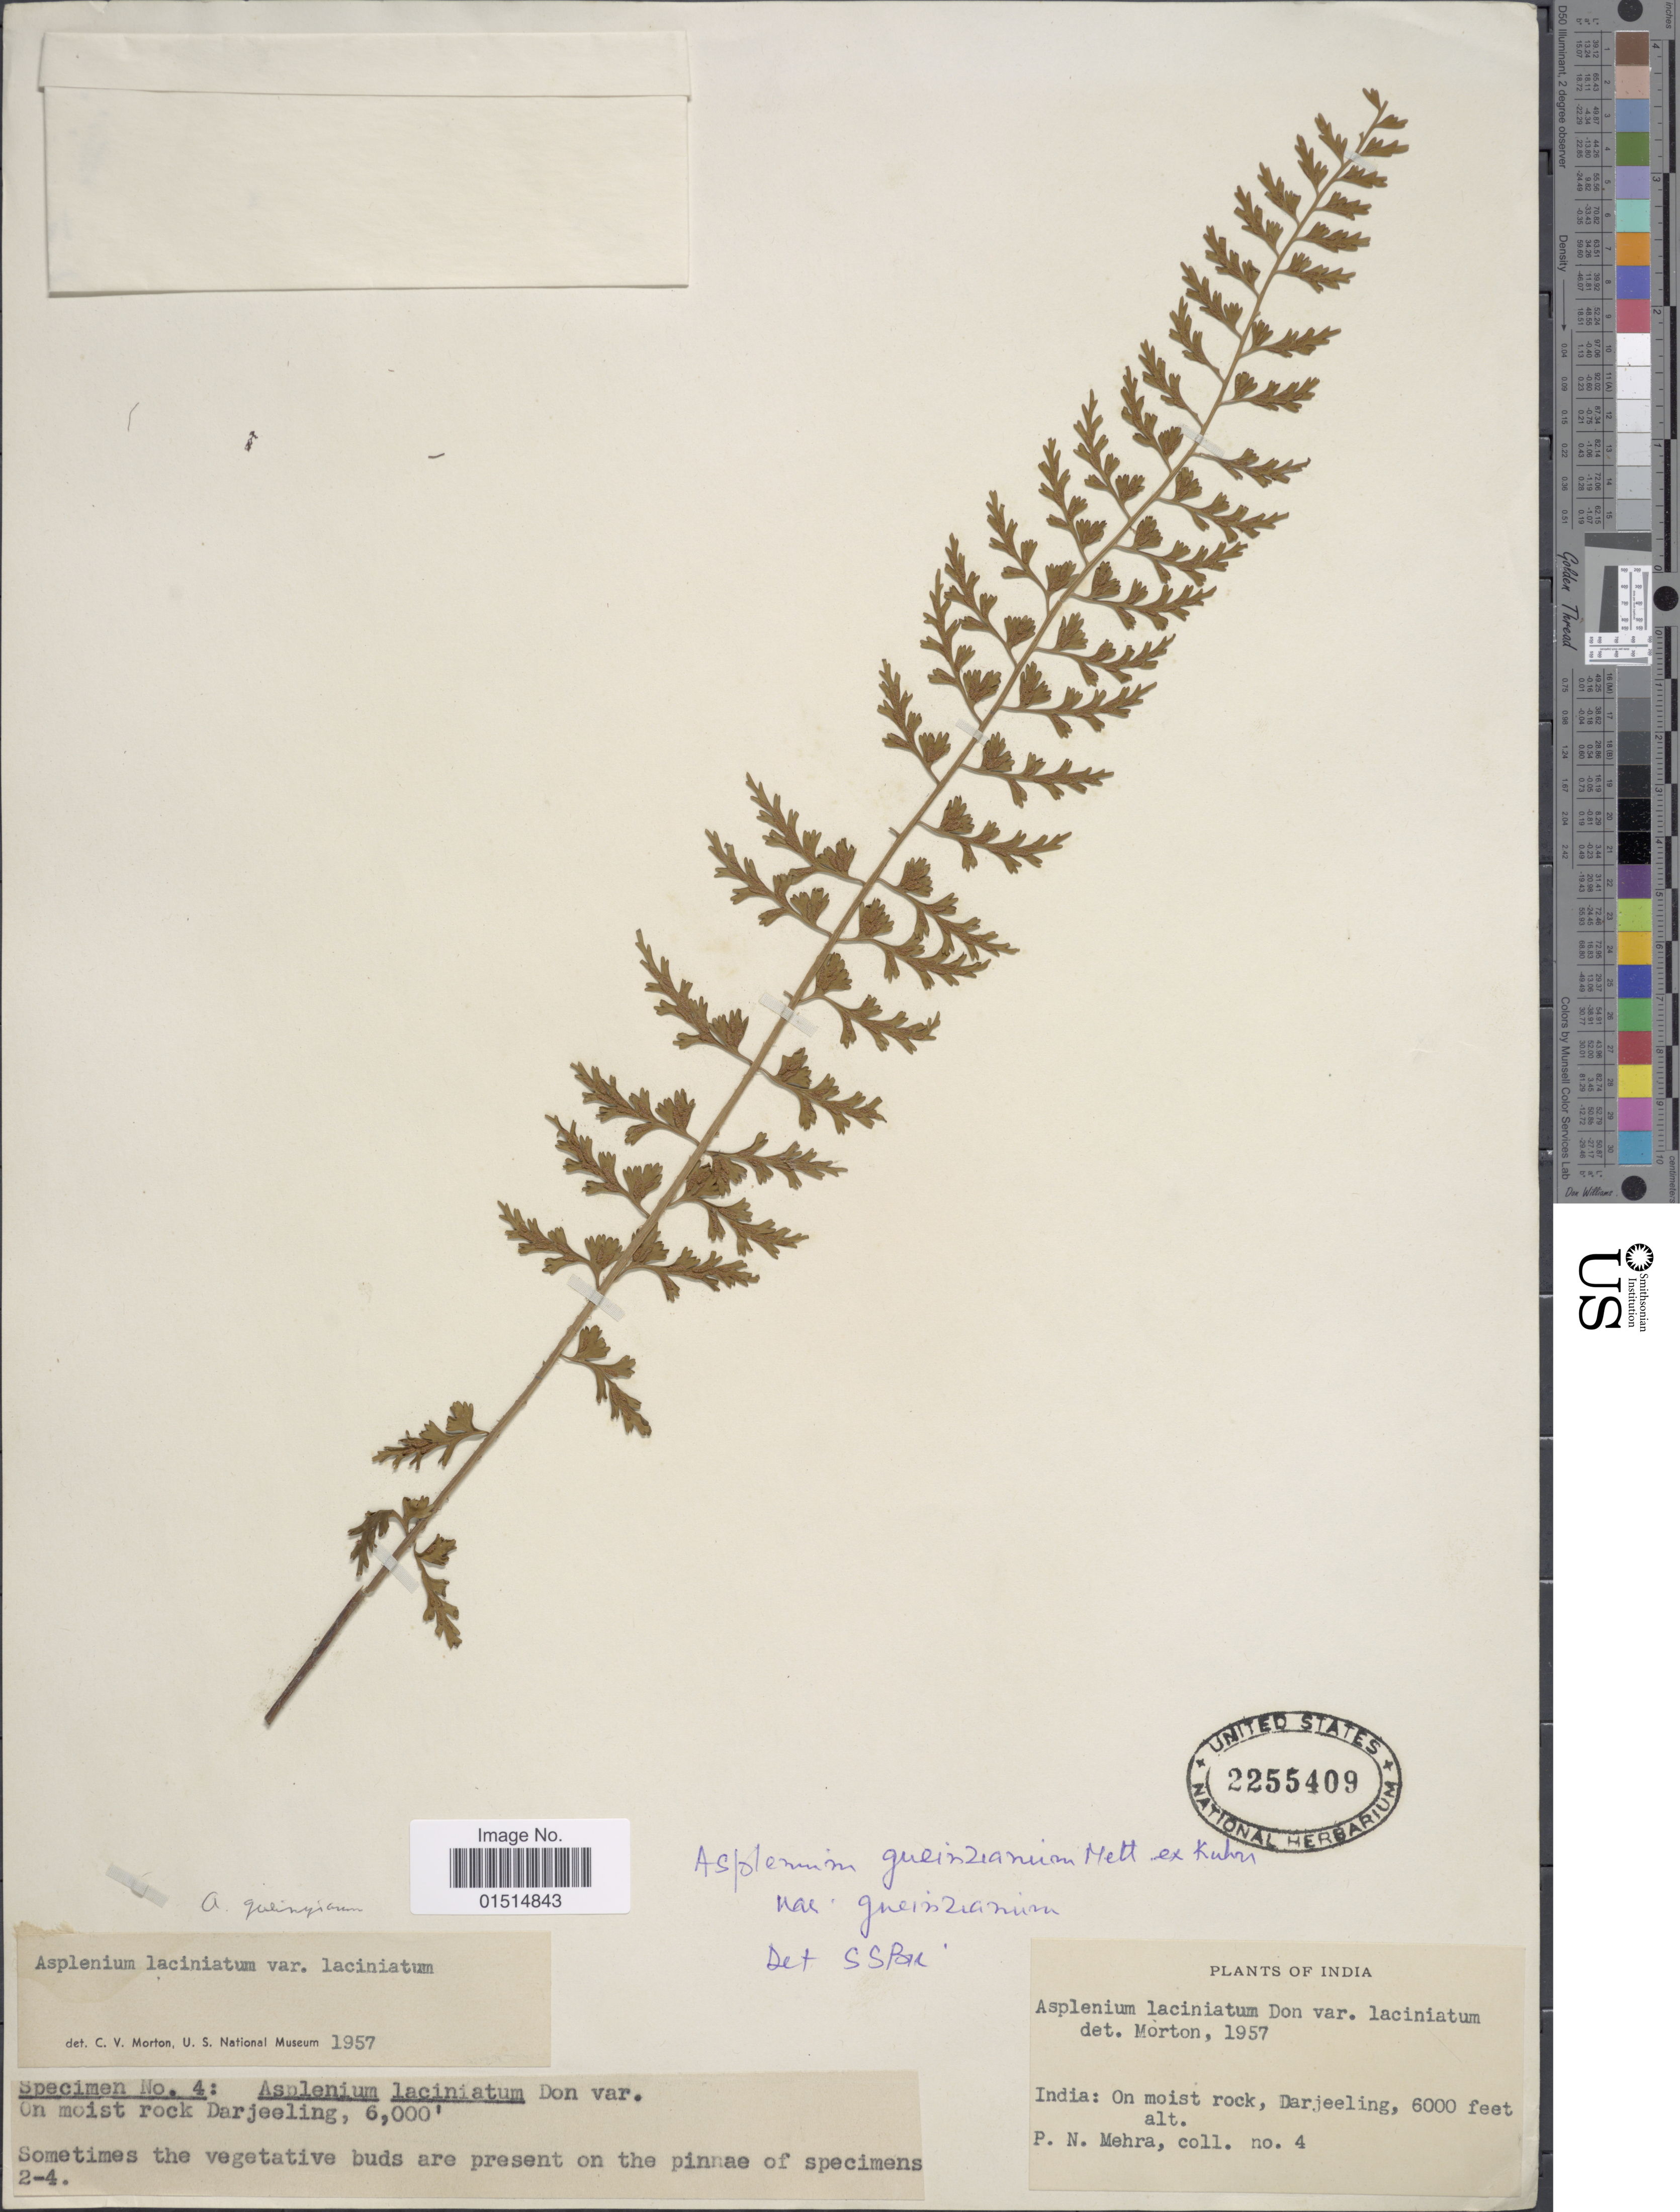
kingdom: Plantae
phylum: Tracheophyta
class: Polypodiopsida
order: Polypodiales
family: Aspleniaceae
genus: Asplenium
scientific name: Asplenium guenzianum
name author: Mett.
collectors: P. N. Mehra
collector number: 4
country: India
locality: On moist rock, Darjeeling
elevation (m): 1829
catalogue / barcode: US 2255409